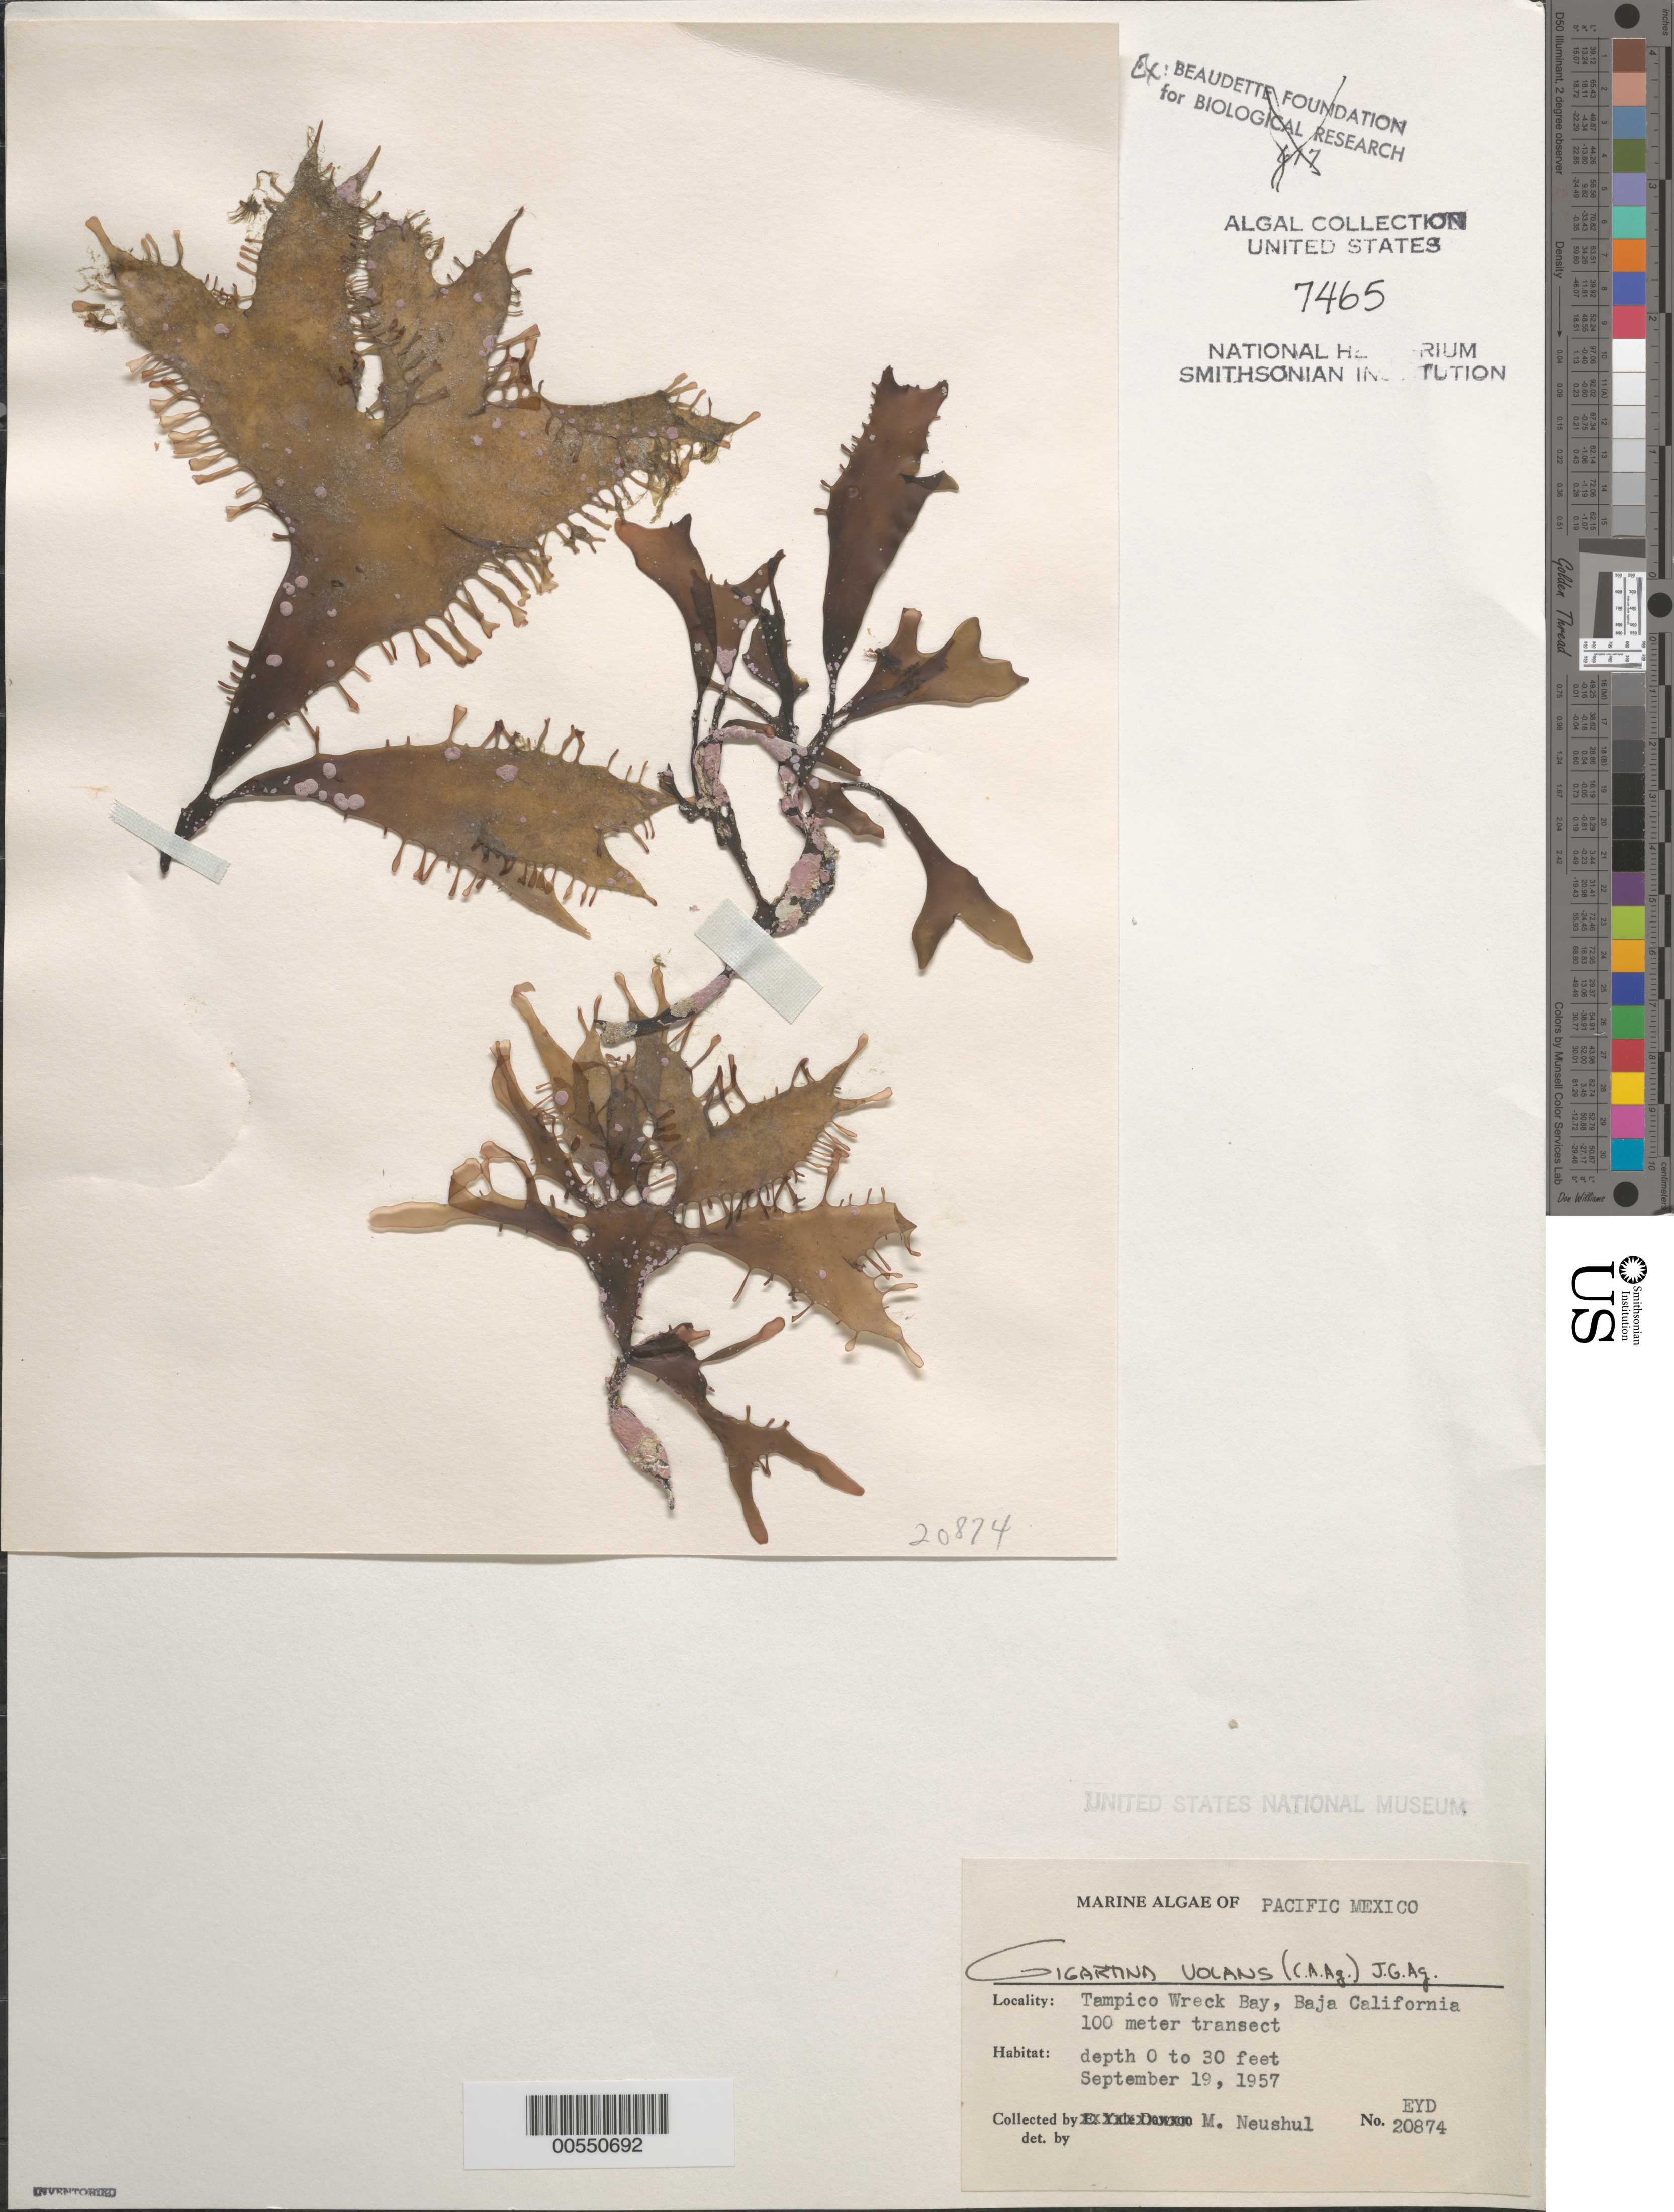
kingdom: Plantae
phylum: Rhodophyta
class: Florideophyceae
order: Gigartinales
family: Gigartinaceae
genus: Mazzaella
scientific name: Mazzaella volans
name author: (C. Agardh) Fredericq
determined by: Algae name updating Project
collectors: M. Neushul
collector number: EYD 20874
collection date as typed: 19 Sep 1957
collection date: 1957-09-19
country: Mexico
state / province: Baja California Norte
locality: Tampico Wreck Bay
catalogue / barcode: US 7465